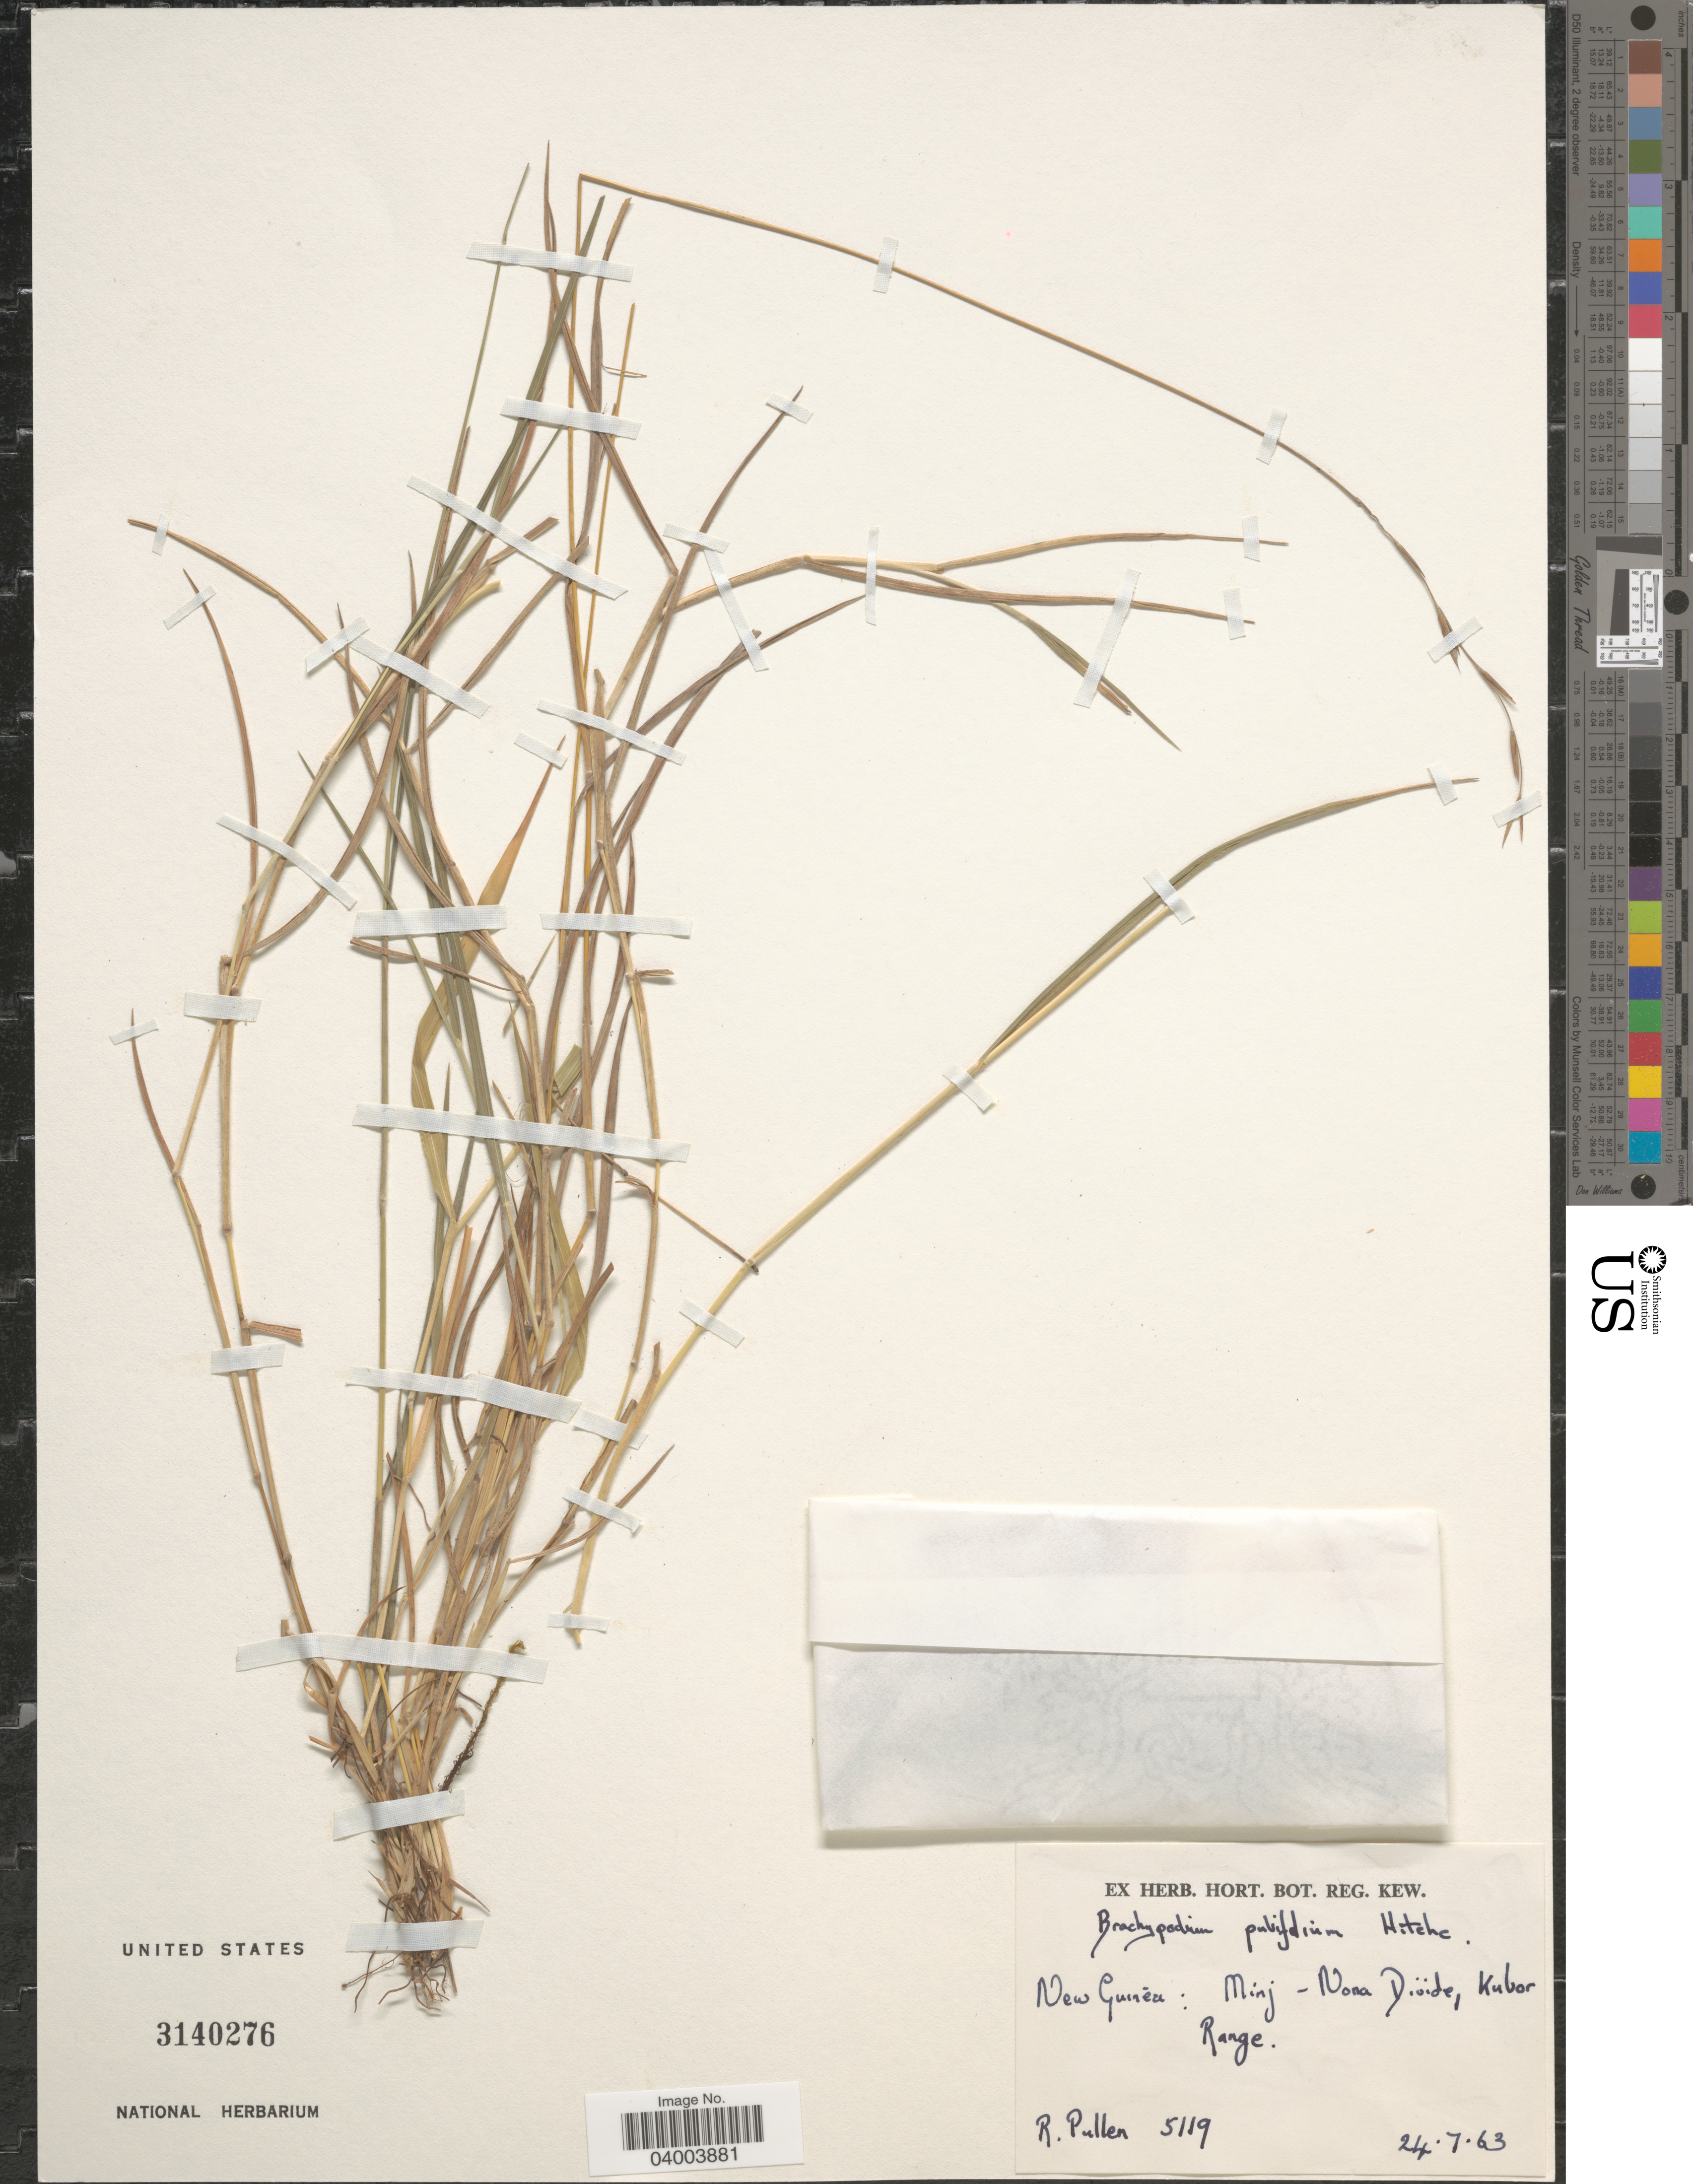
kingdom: Plantae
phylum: Tracheophyta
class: Liliopsida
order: Poales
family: Poaceae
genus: Brachypodium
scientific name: Brachypodium sylvaticum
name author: (Huds.) P. Beauv.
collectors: R. Pullen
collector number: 5119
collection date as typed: Transcribed d/m/y: 24/7/63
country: Papua New Guinea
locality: New Guinea: Minj-Nona Divide, Kubor Range.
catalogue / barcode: US 3140276